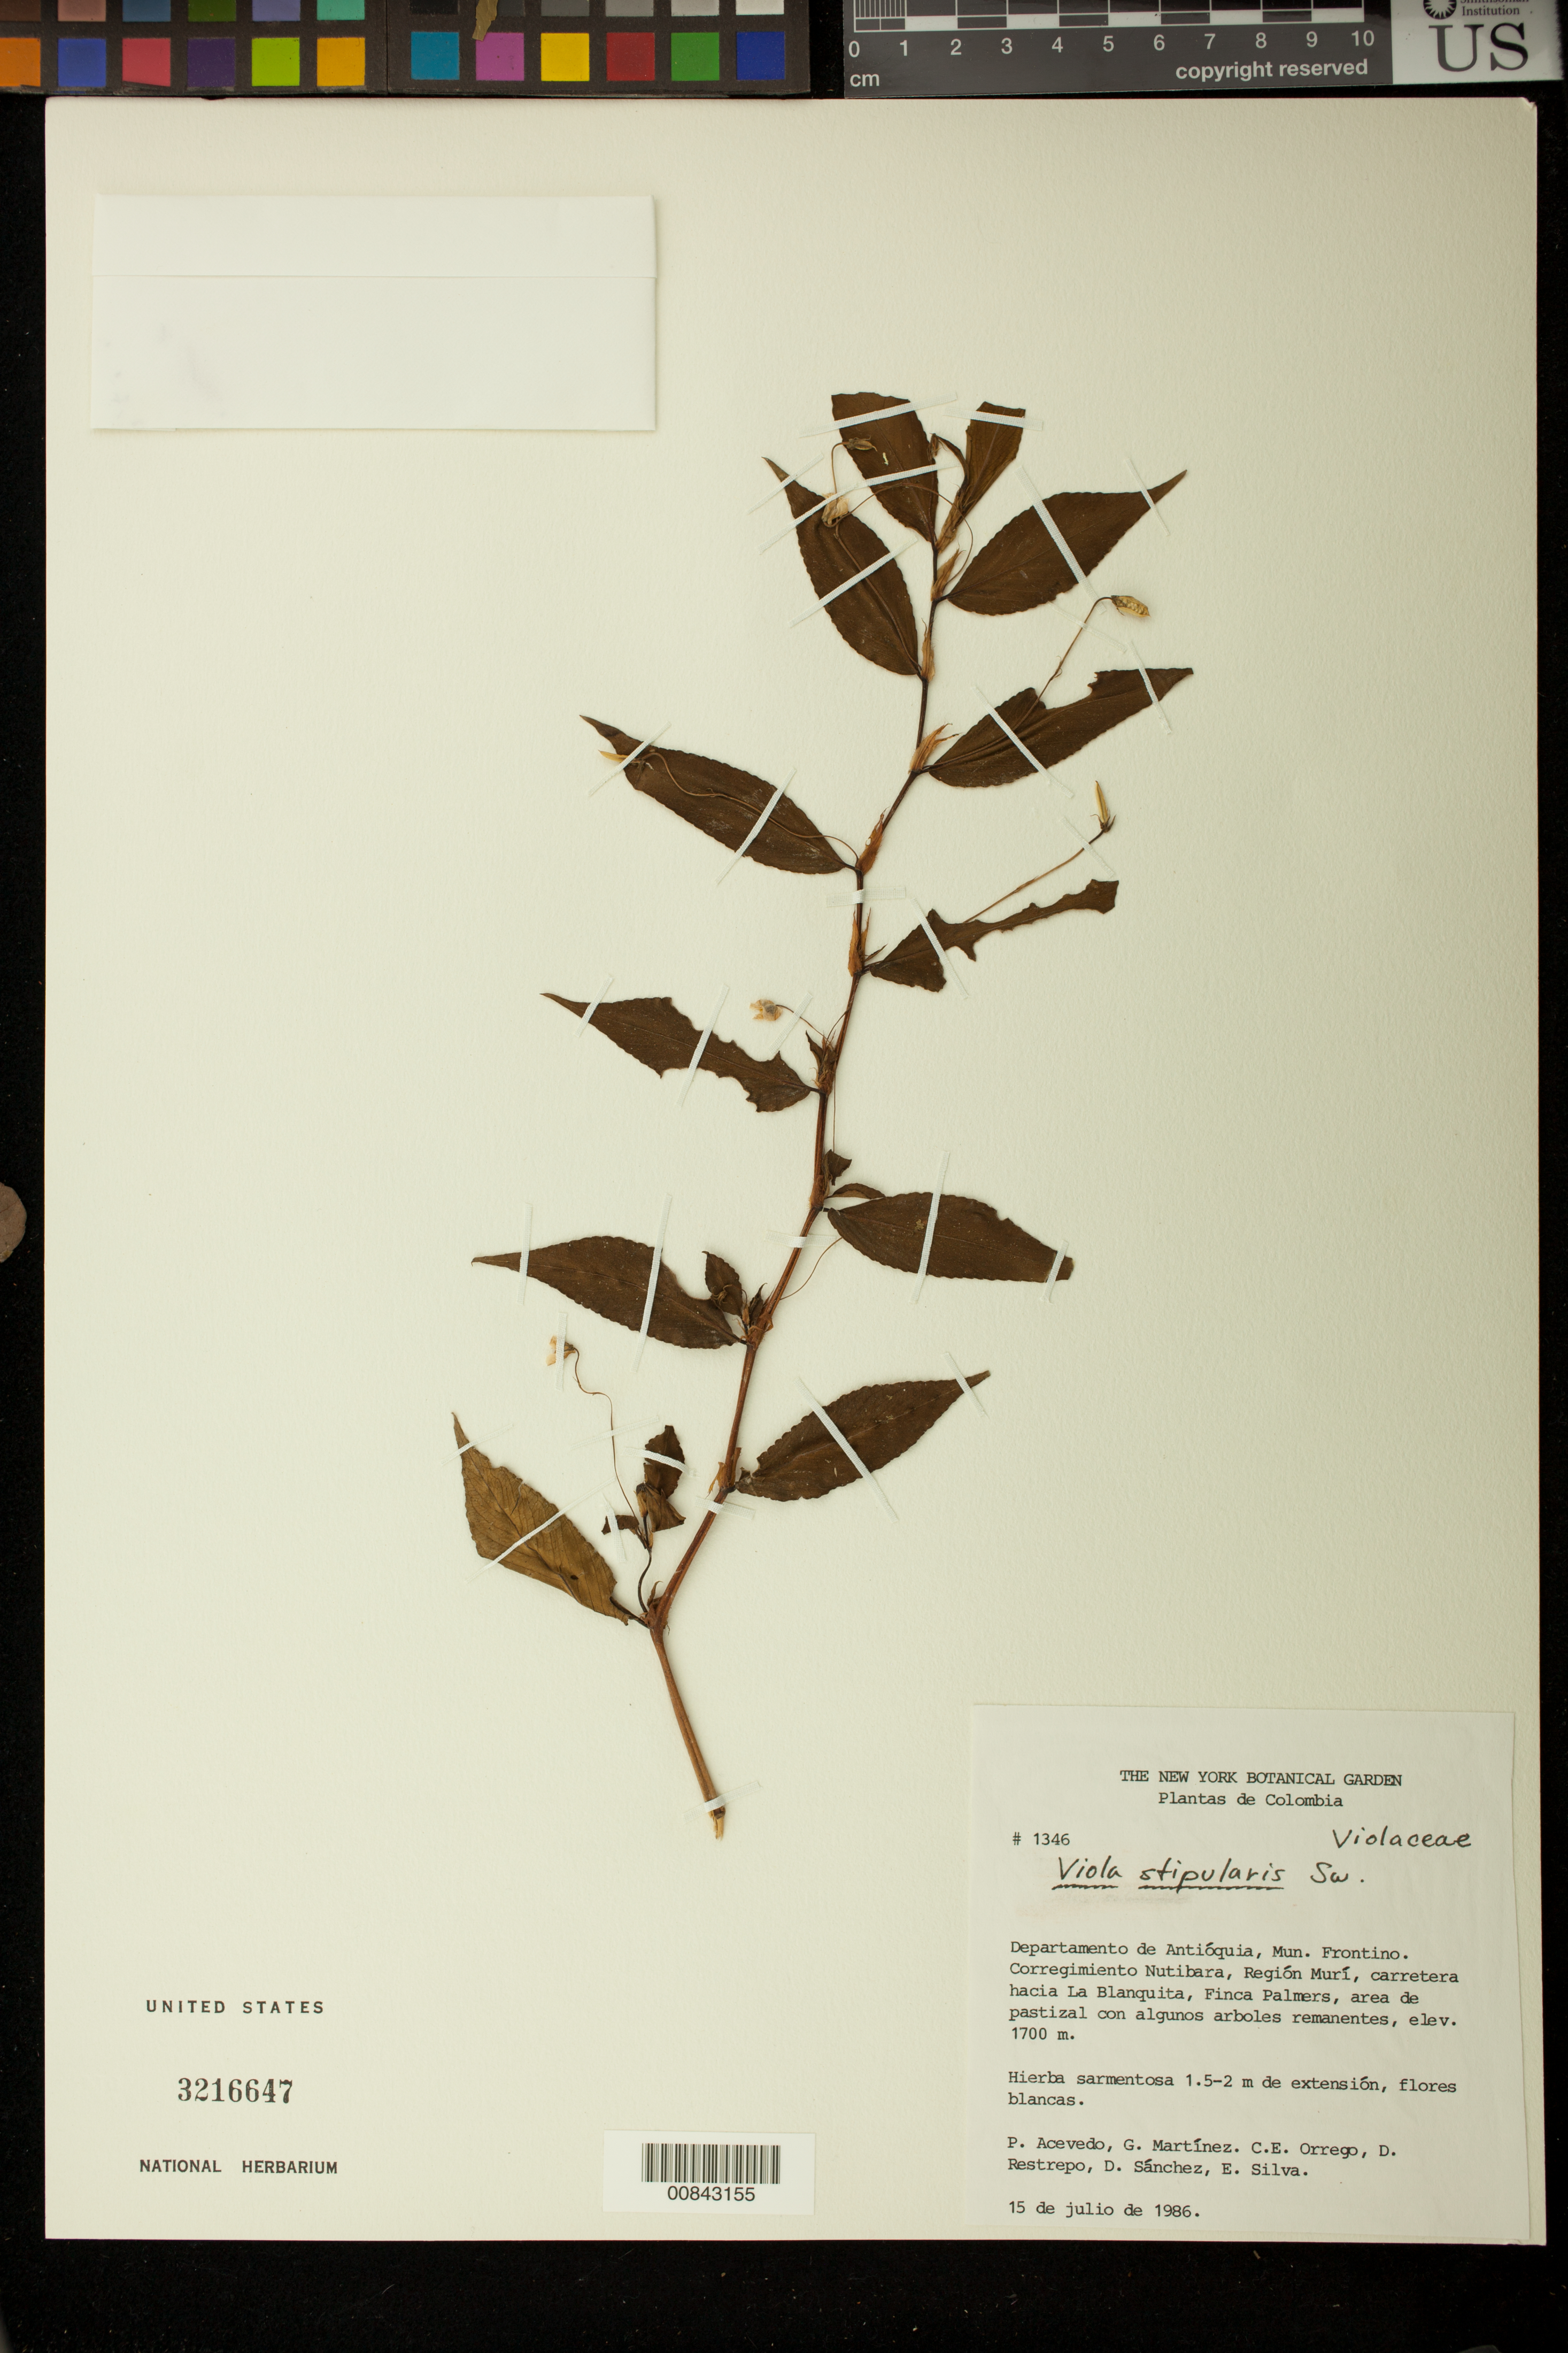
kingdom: Plantae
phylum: Tracheophyta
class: Magnoliopsida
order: Malpighiales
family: Violaceae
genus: Viola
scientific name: Viola stipularis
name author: Sw.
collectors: P. Acevedo-Rodr., D. Sanchez, D. Restrepo, G. Martinez, E. Silva & C. Orrego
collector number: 1346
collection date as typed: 15 Jul 1986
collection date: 1986-07-15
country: Colombia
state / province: Antioquia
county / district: Frontino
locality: Depart. Antioquia; Municipio Frontino; area al sur de La Blanquita; area al sur de la Finea Palmeras de M. Perez.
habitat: En area de pastoreo con algunos arboles remanentes.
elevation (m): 1850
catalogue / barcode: US 3216647